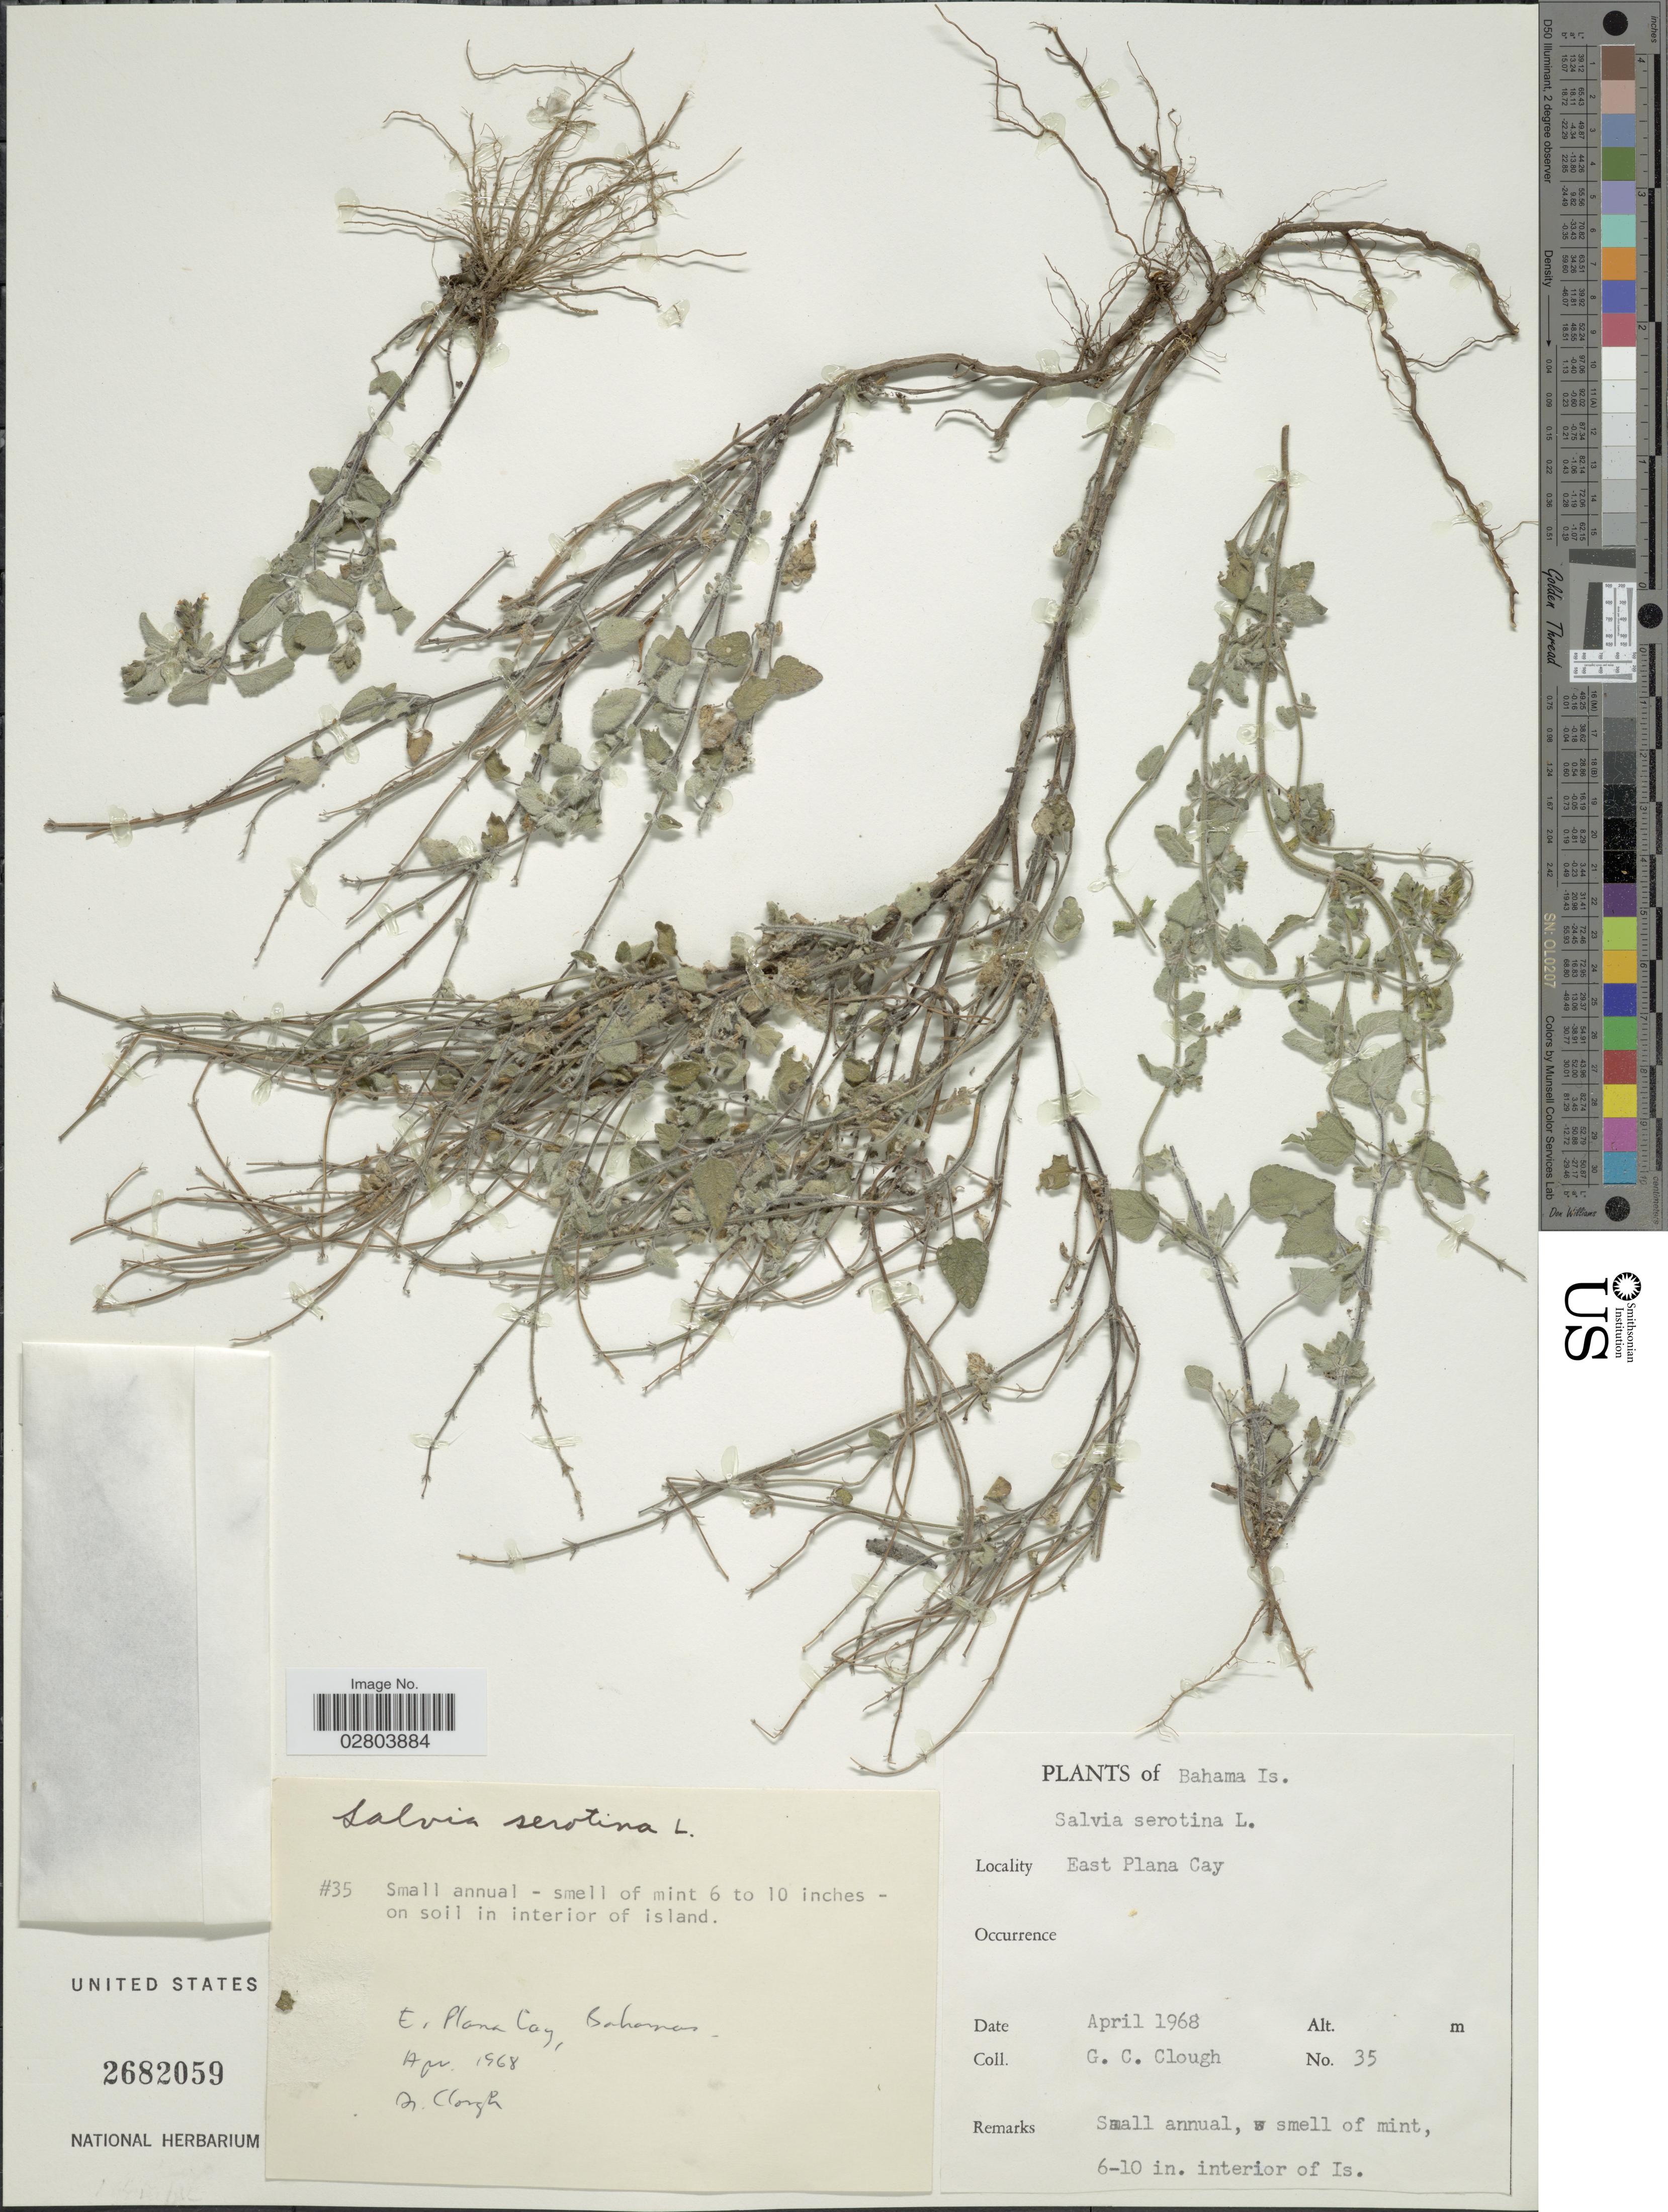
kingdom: Plantae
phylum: Tracheophyta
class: Magnoliopsida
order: Lamiales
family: Lamiaceae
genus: Salvia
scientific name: Salvia serotina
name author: L.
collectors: G. Clough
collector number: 35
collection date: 1968-04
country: Bahamas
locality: Bahama Is. East Plana Cay.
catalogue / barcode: US 2682059